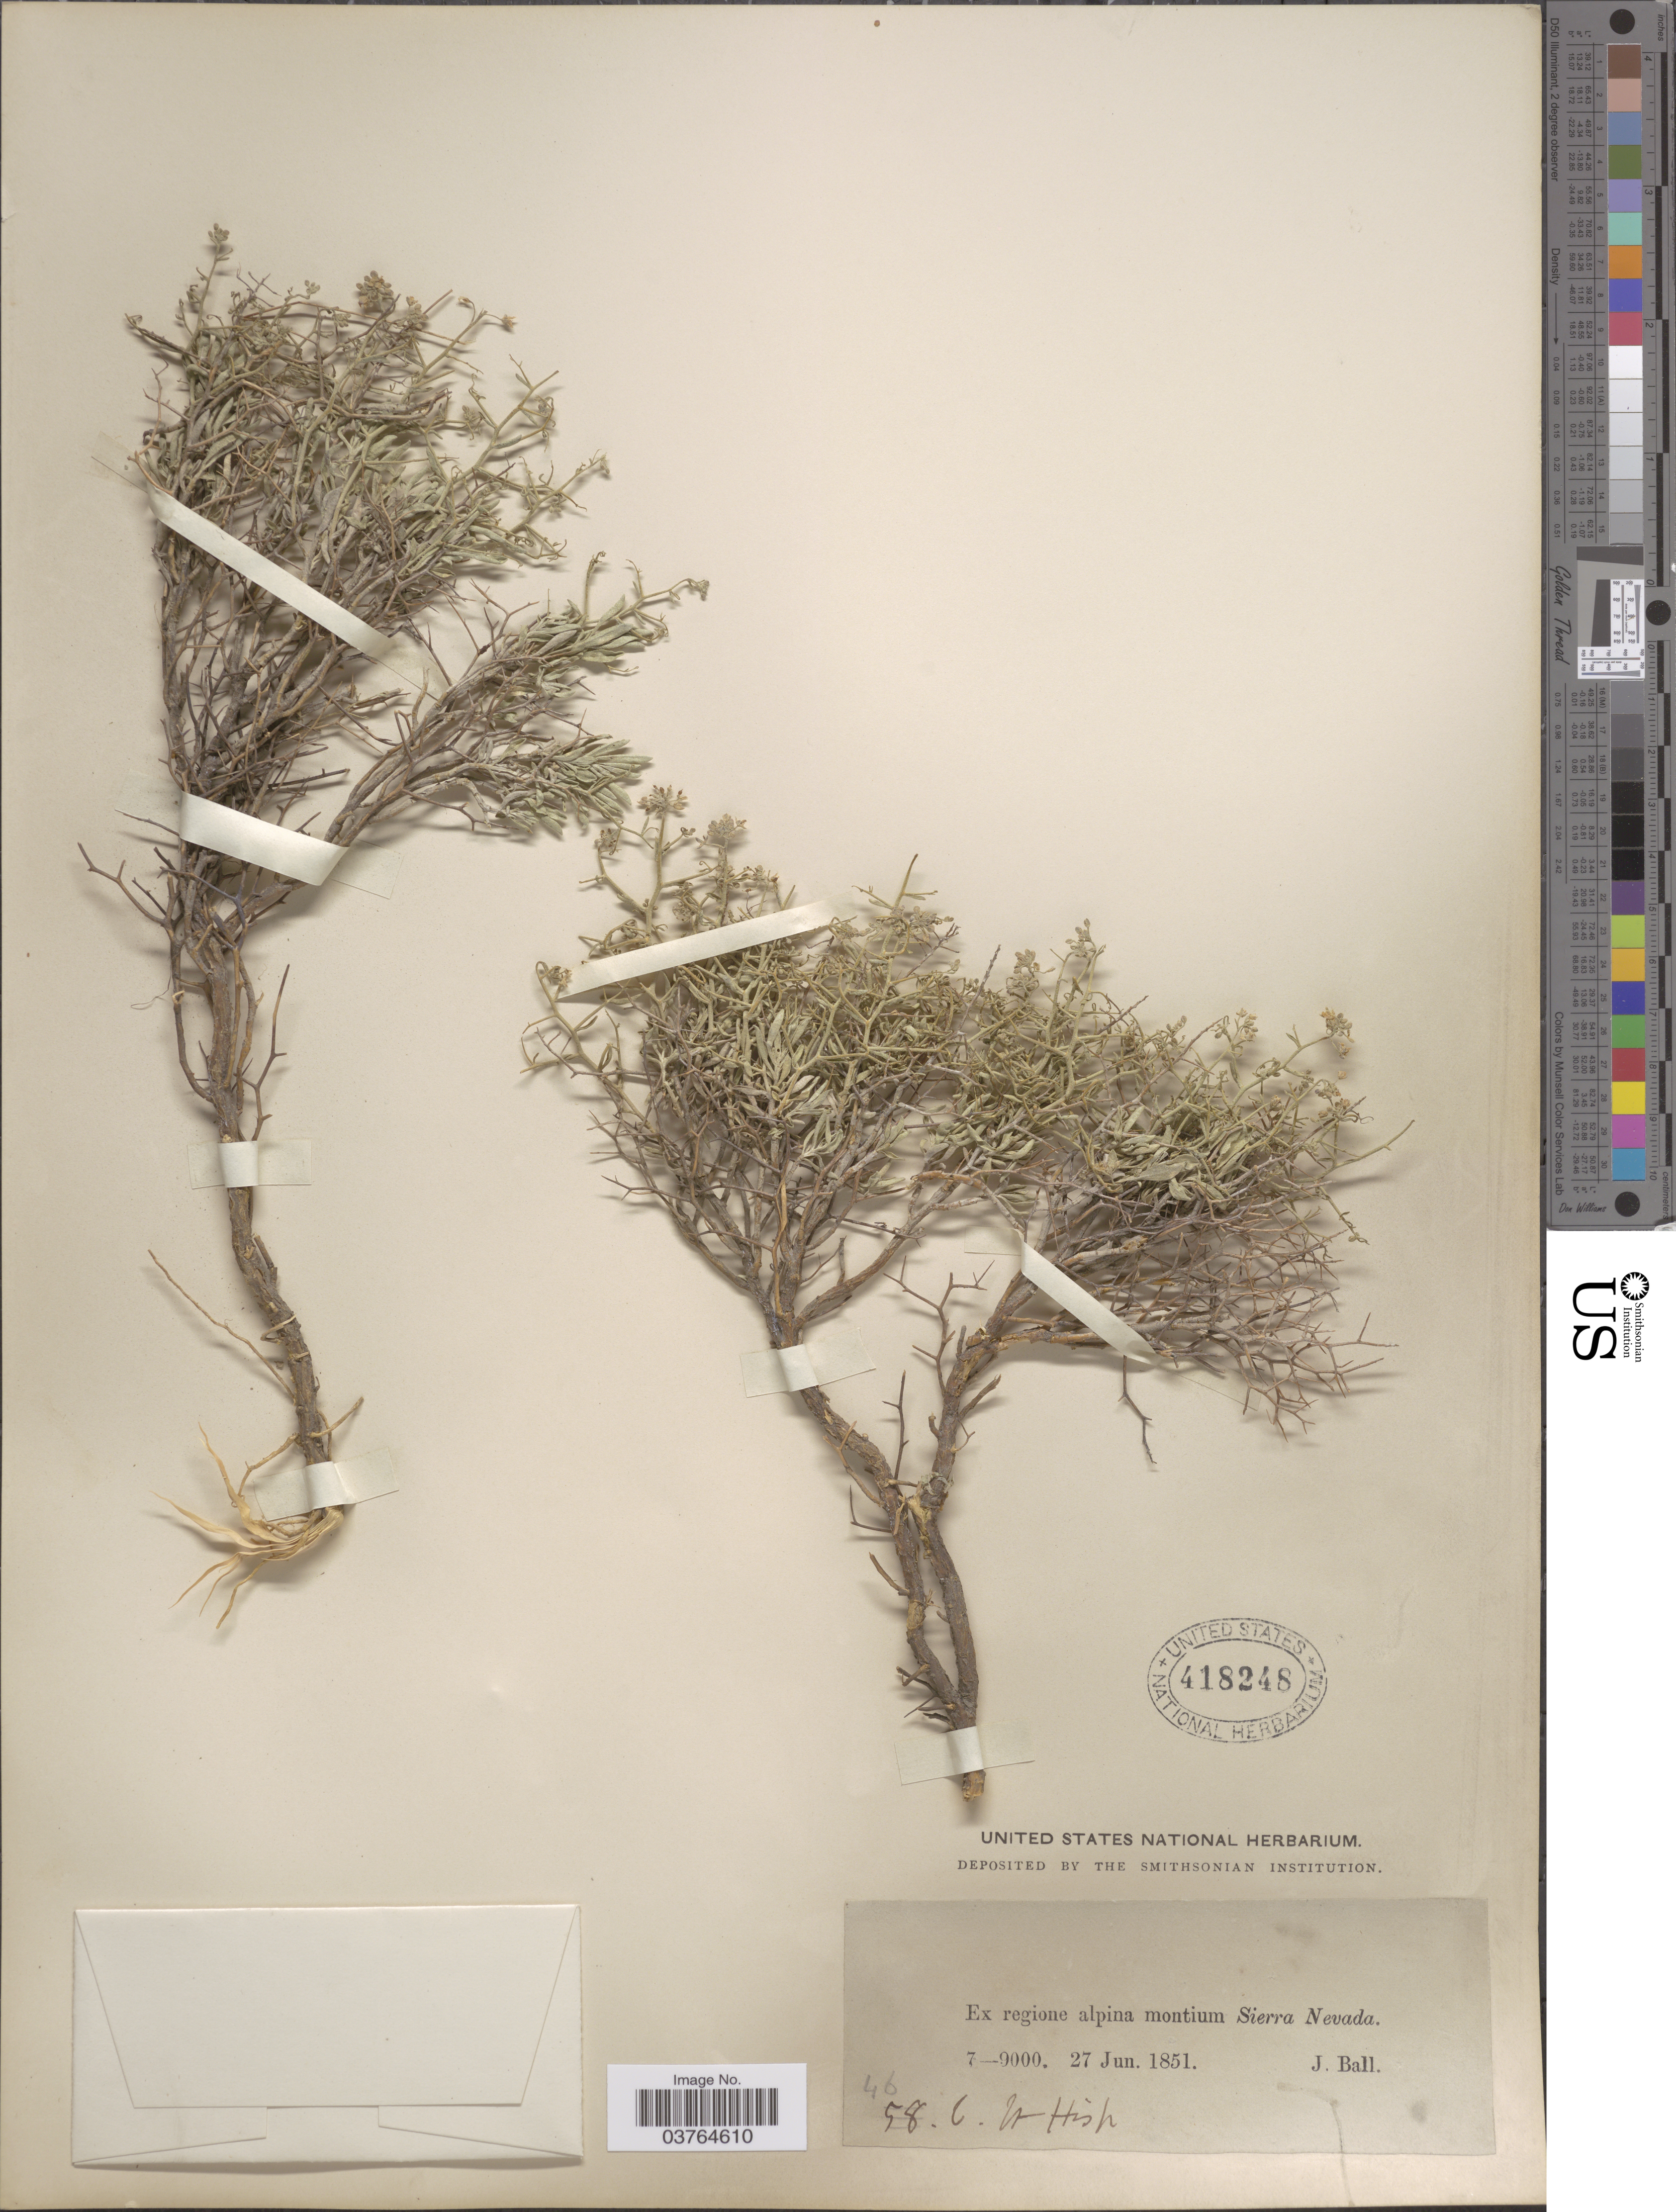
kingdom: Plantae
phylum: Tracheophyta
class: Magnoliopsida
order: Brassicales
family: Brassicaceae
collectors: J. Ball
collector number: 46?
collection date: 1851-06-27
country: Spain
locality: Ex regione alpina montium Sierra Nevada.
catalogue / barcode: US 418248